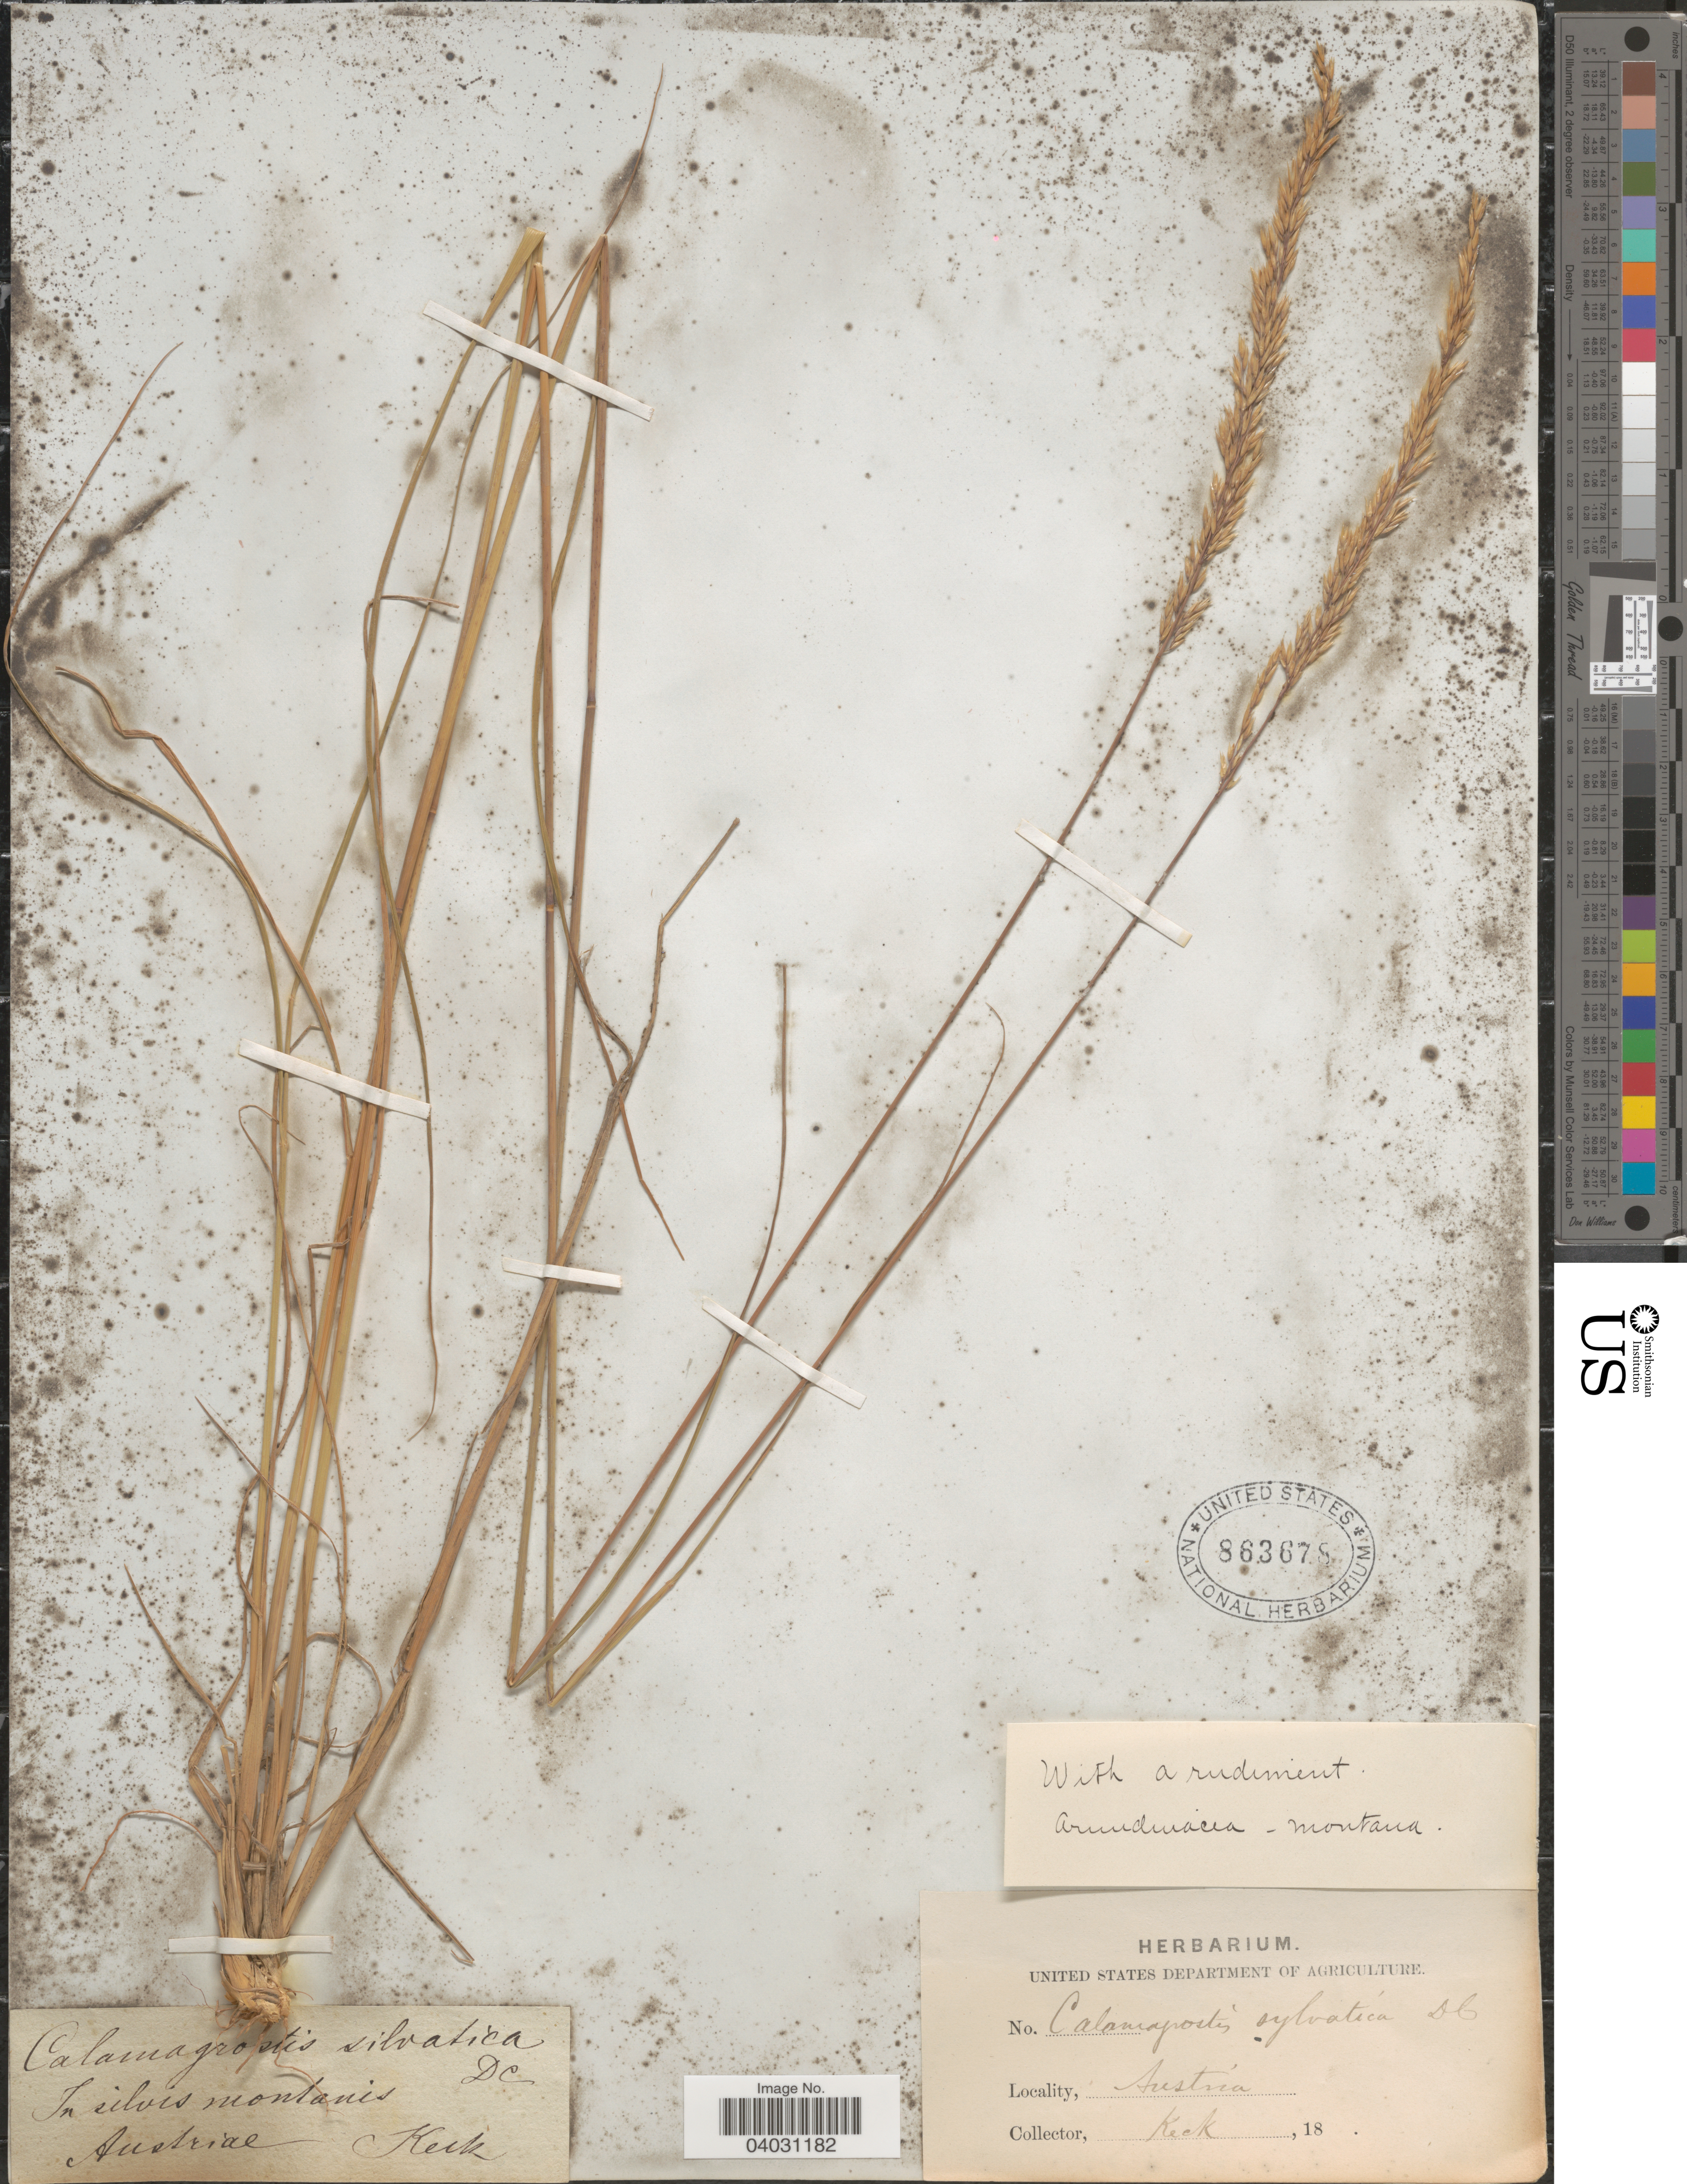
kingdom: Plantae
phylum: Tracheophyta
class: Liliopsida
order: Poales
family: Poaceae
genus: Calamagrostis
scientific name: Calamagrostis arundinacea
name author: (L.) Roth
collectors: -- Keck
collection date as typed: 18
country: Austria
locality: In silvis montanis Austriae.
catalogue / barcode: US 863678